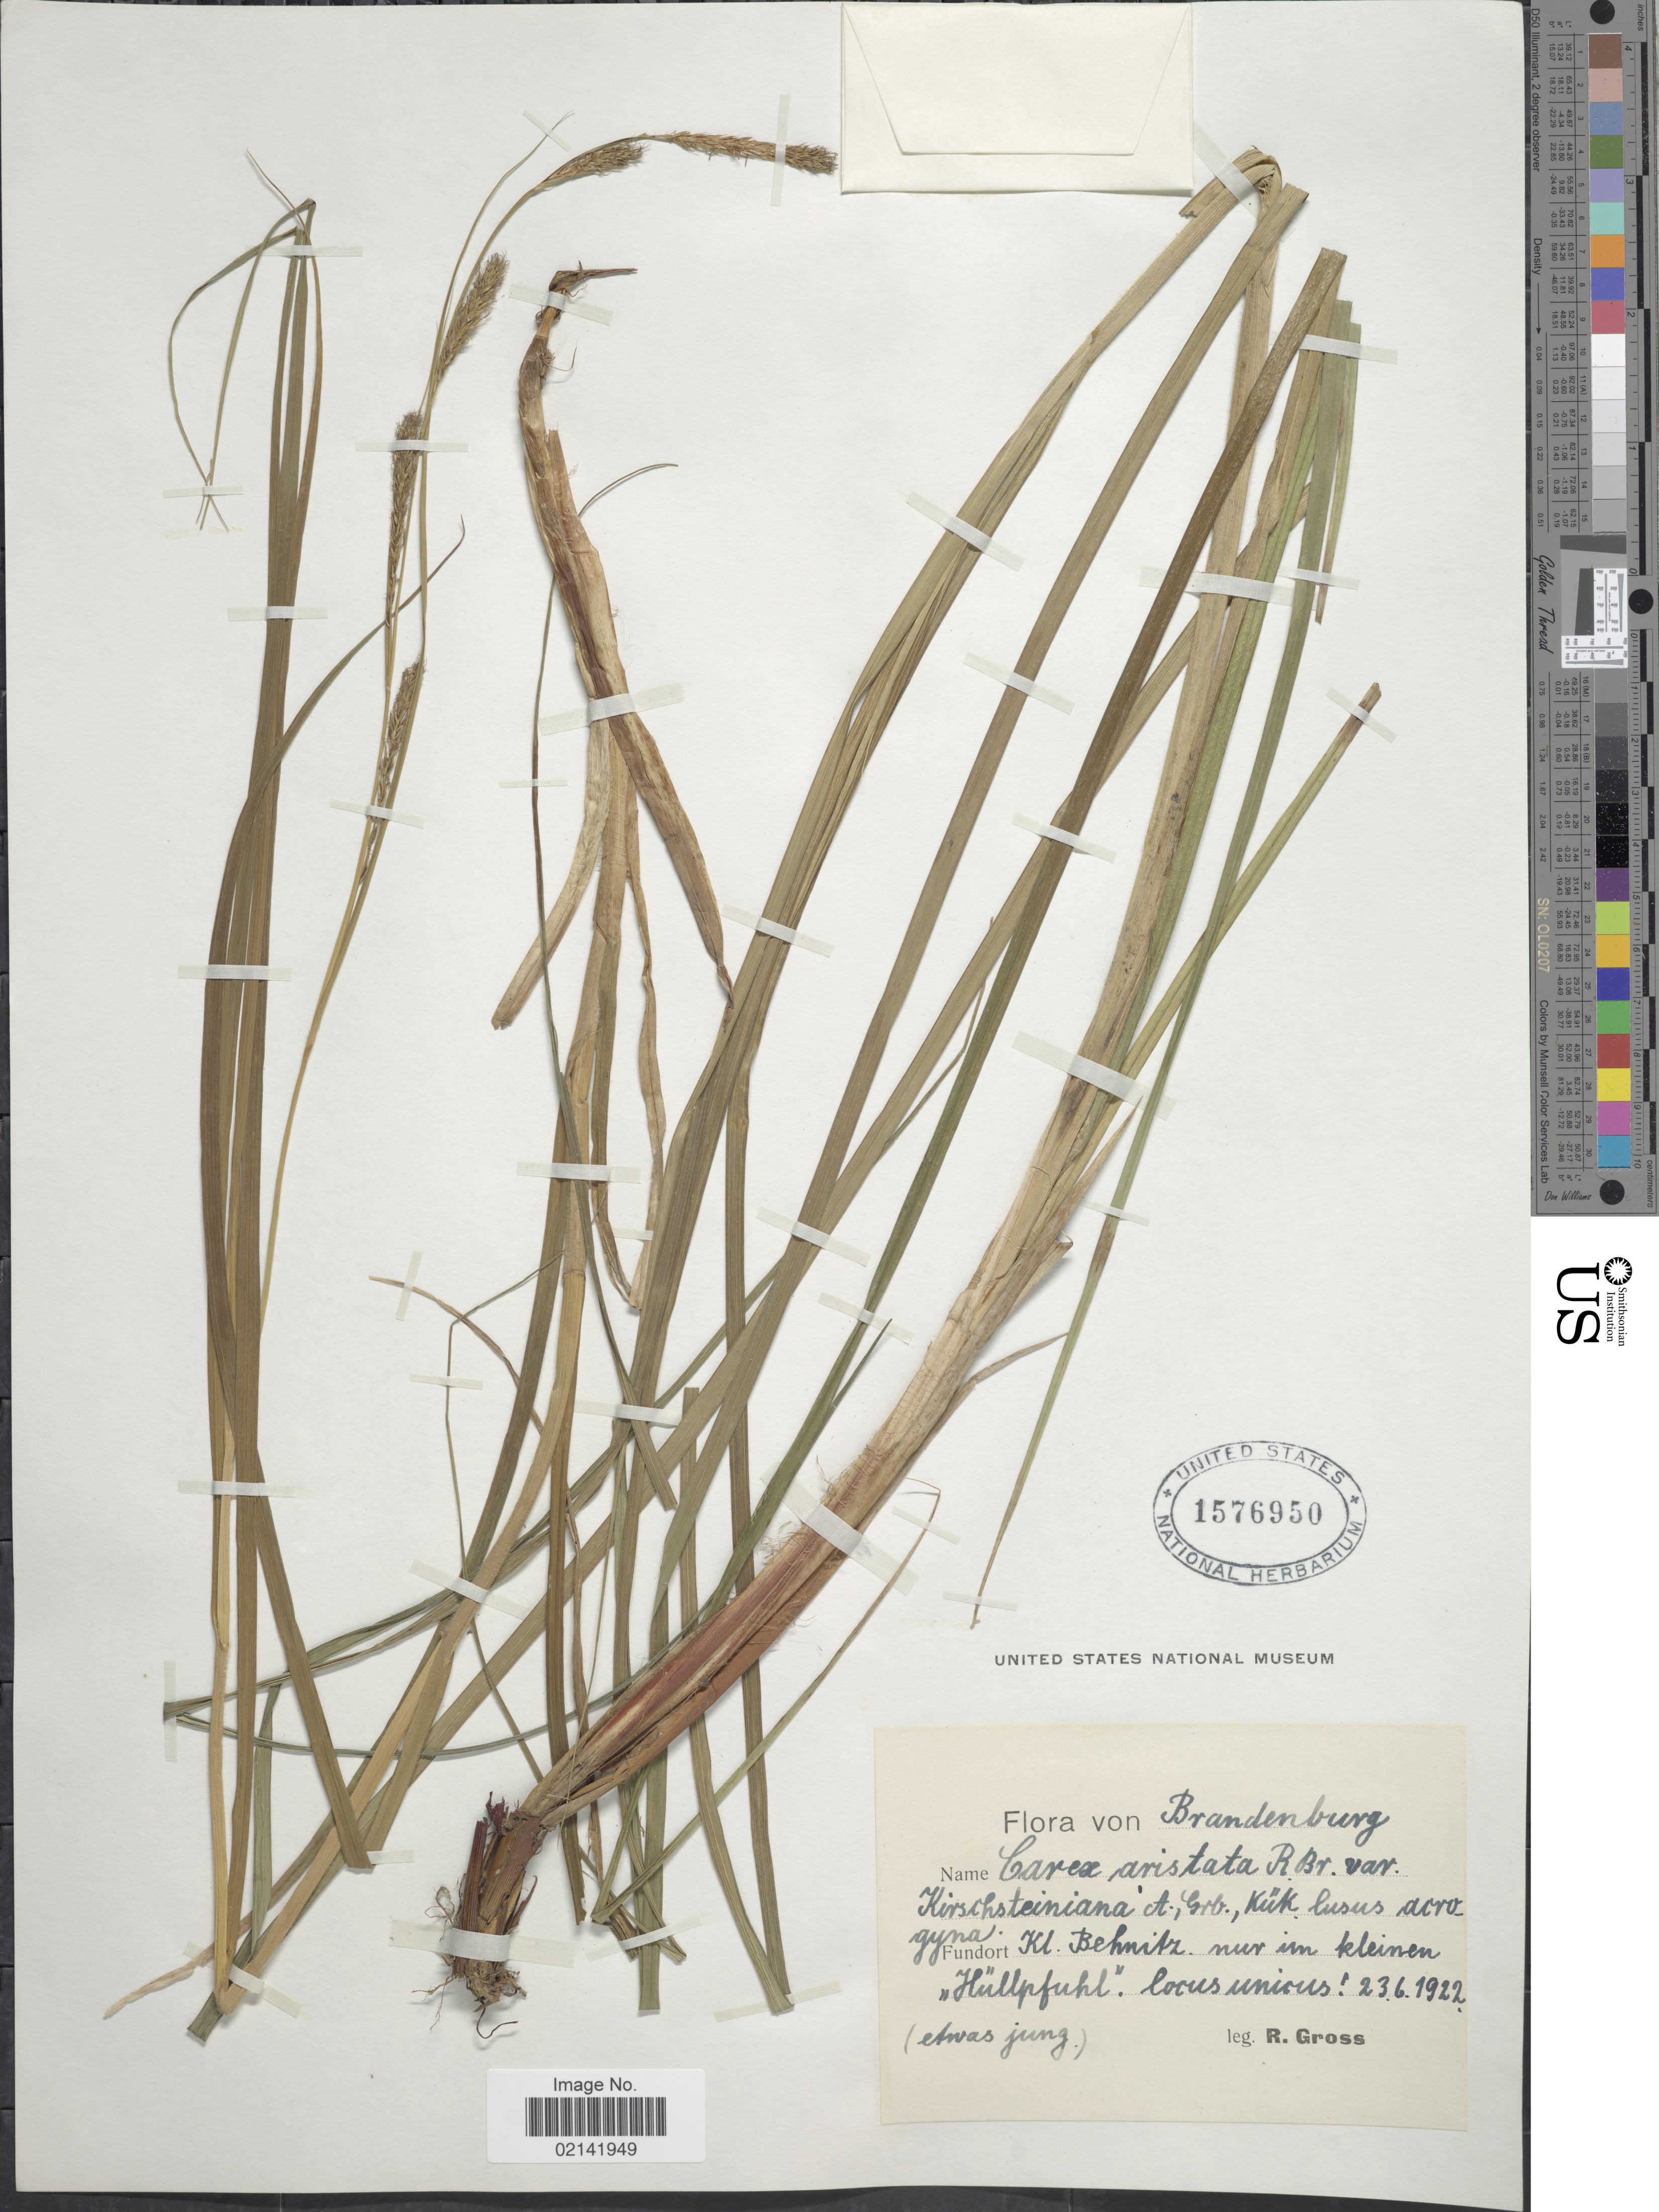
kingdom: Plantae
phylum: Tracheophyta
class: Liliopsida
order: Poales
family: Cyperaceae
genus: Carex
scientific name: Carex atherodes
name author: Spreng.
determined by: Strong, Mark T., (BOT), Smithsonian Institution - National Museum of Natural History (UNITED STATES)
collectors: R. Gross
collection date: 1922-06-23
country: Germany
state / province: Brandenburg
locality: Kl. Behnitz. nur im kleinen Hullpfuhl. locus unicus [illegible text]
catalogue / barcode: US 1576950